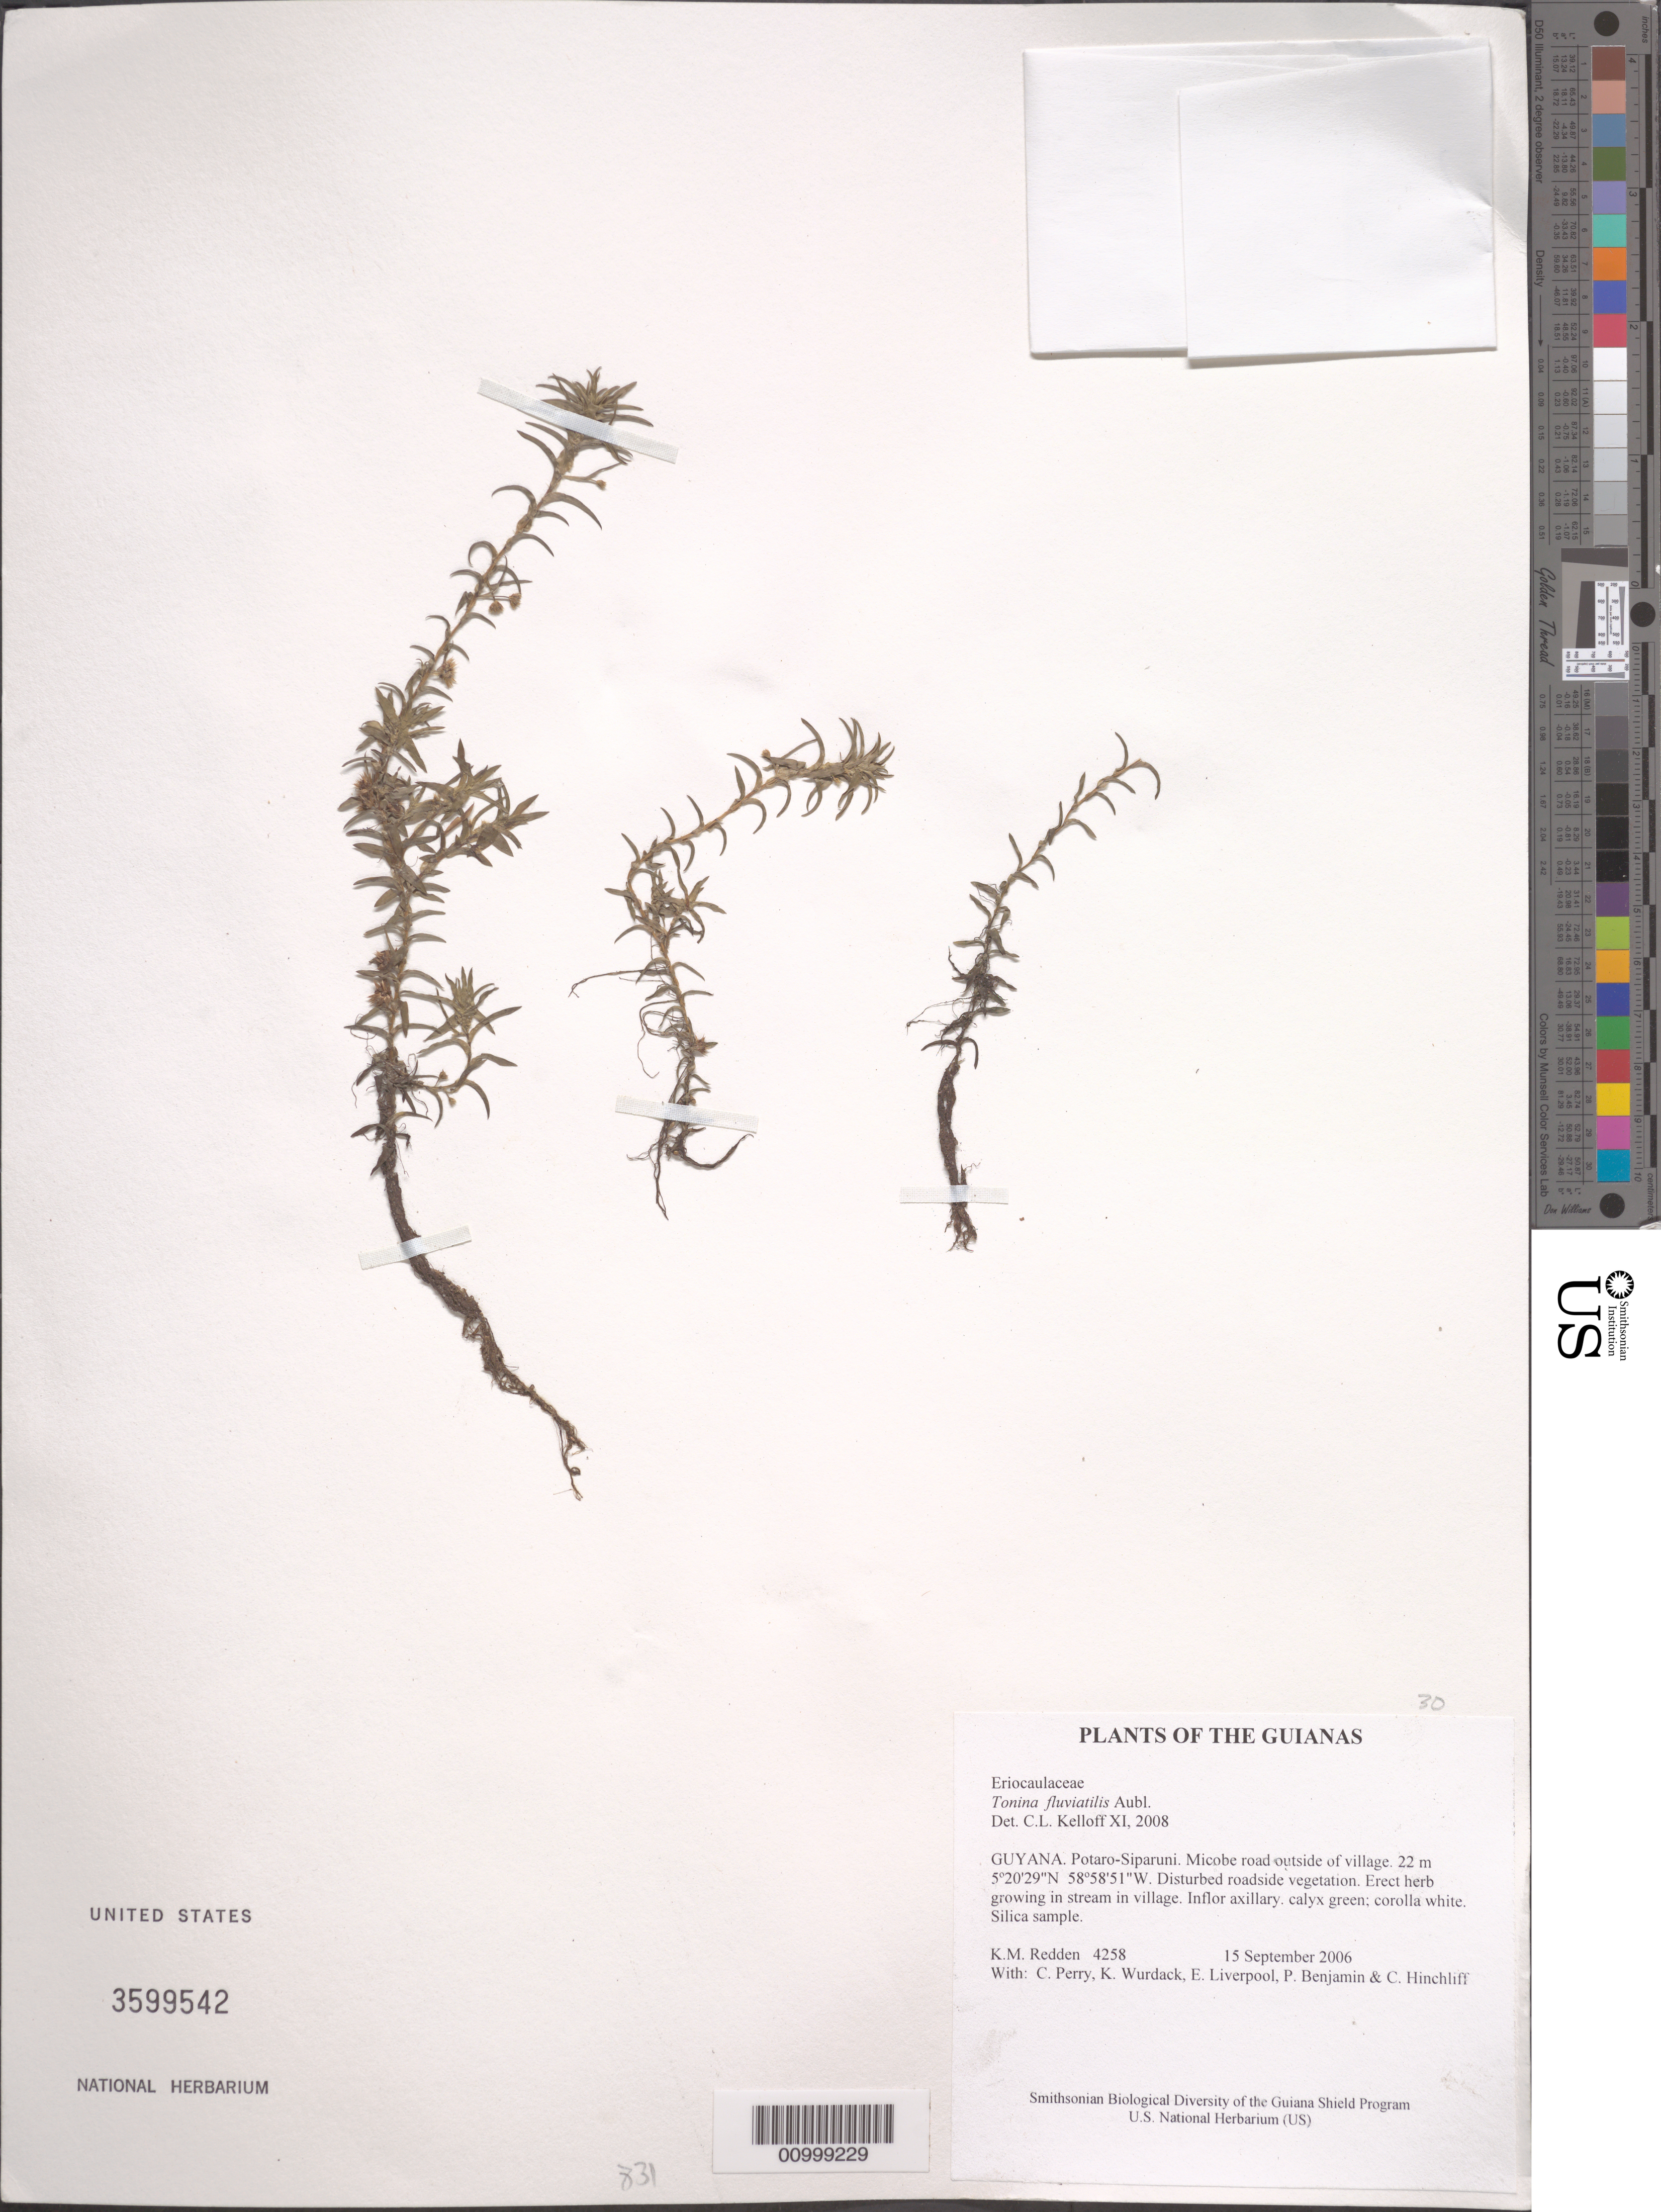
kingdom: Plantae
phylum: Tracheophyta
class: Liliopsida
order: Poales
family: Eriocaulaceae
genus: Tonina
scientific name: Tonina fluviatilis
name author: Aubl.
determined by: Kelloff, Carol L., (US), Smithsonian Institution - National Museum of Natural History (UNITED STATES)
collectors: K. M. Redden, C. Perry, K. Wurdack, E. Liverpool, P. Benjamin & C. E. Hinchliff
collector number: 4258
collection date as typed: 15 September 2006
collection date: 2006-09-15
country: Guyana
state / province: Potaro-Siparuni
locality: Micobe road outside of village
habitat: Disturbed roadside vegetation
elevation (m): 22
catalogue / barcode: US 3599542